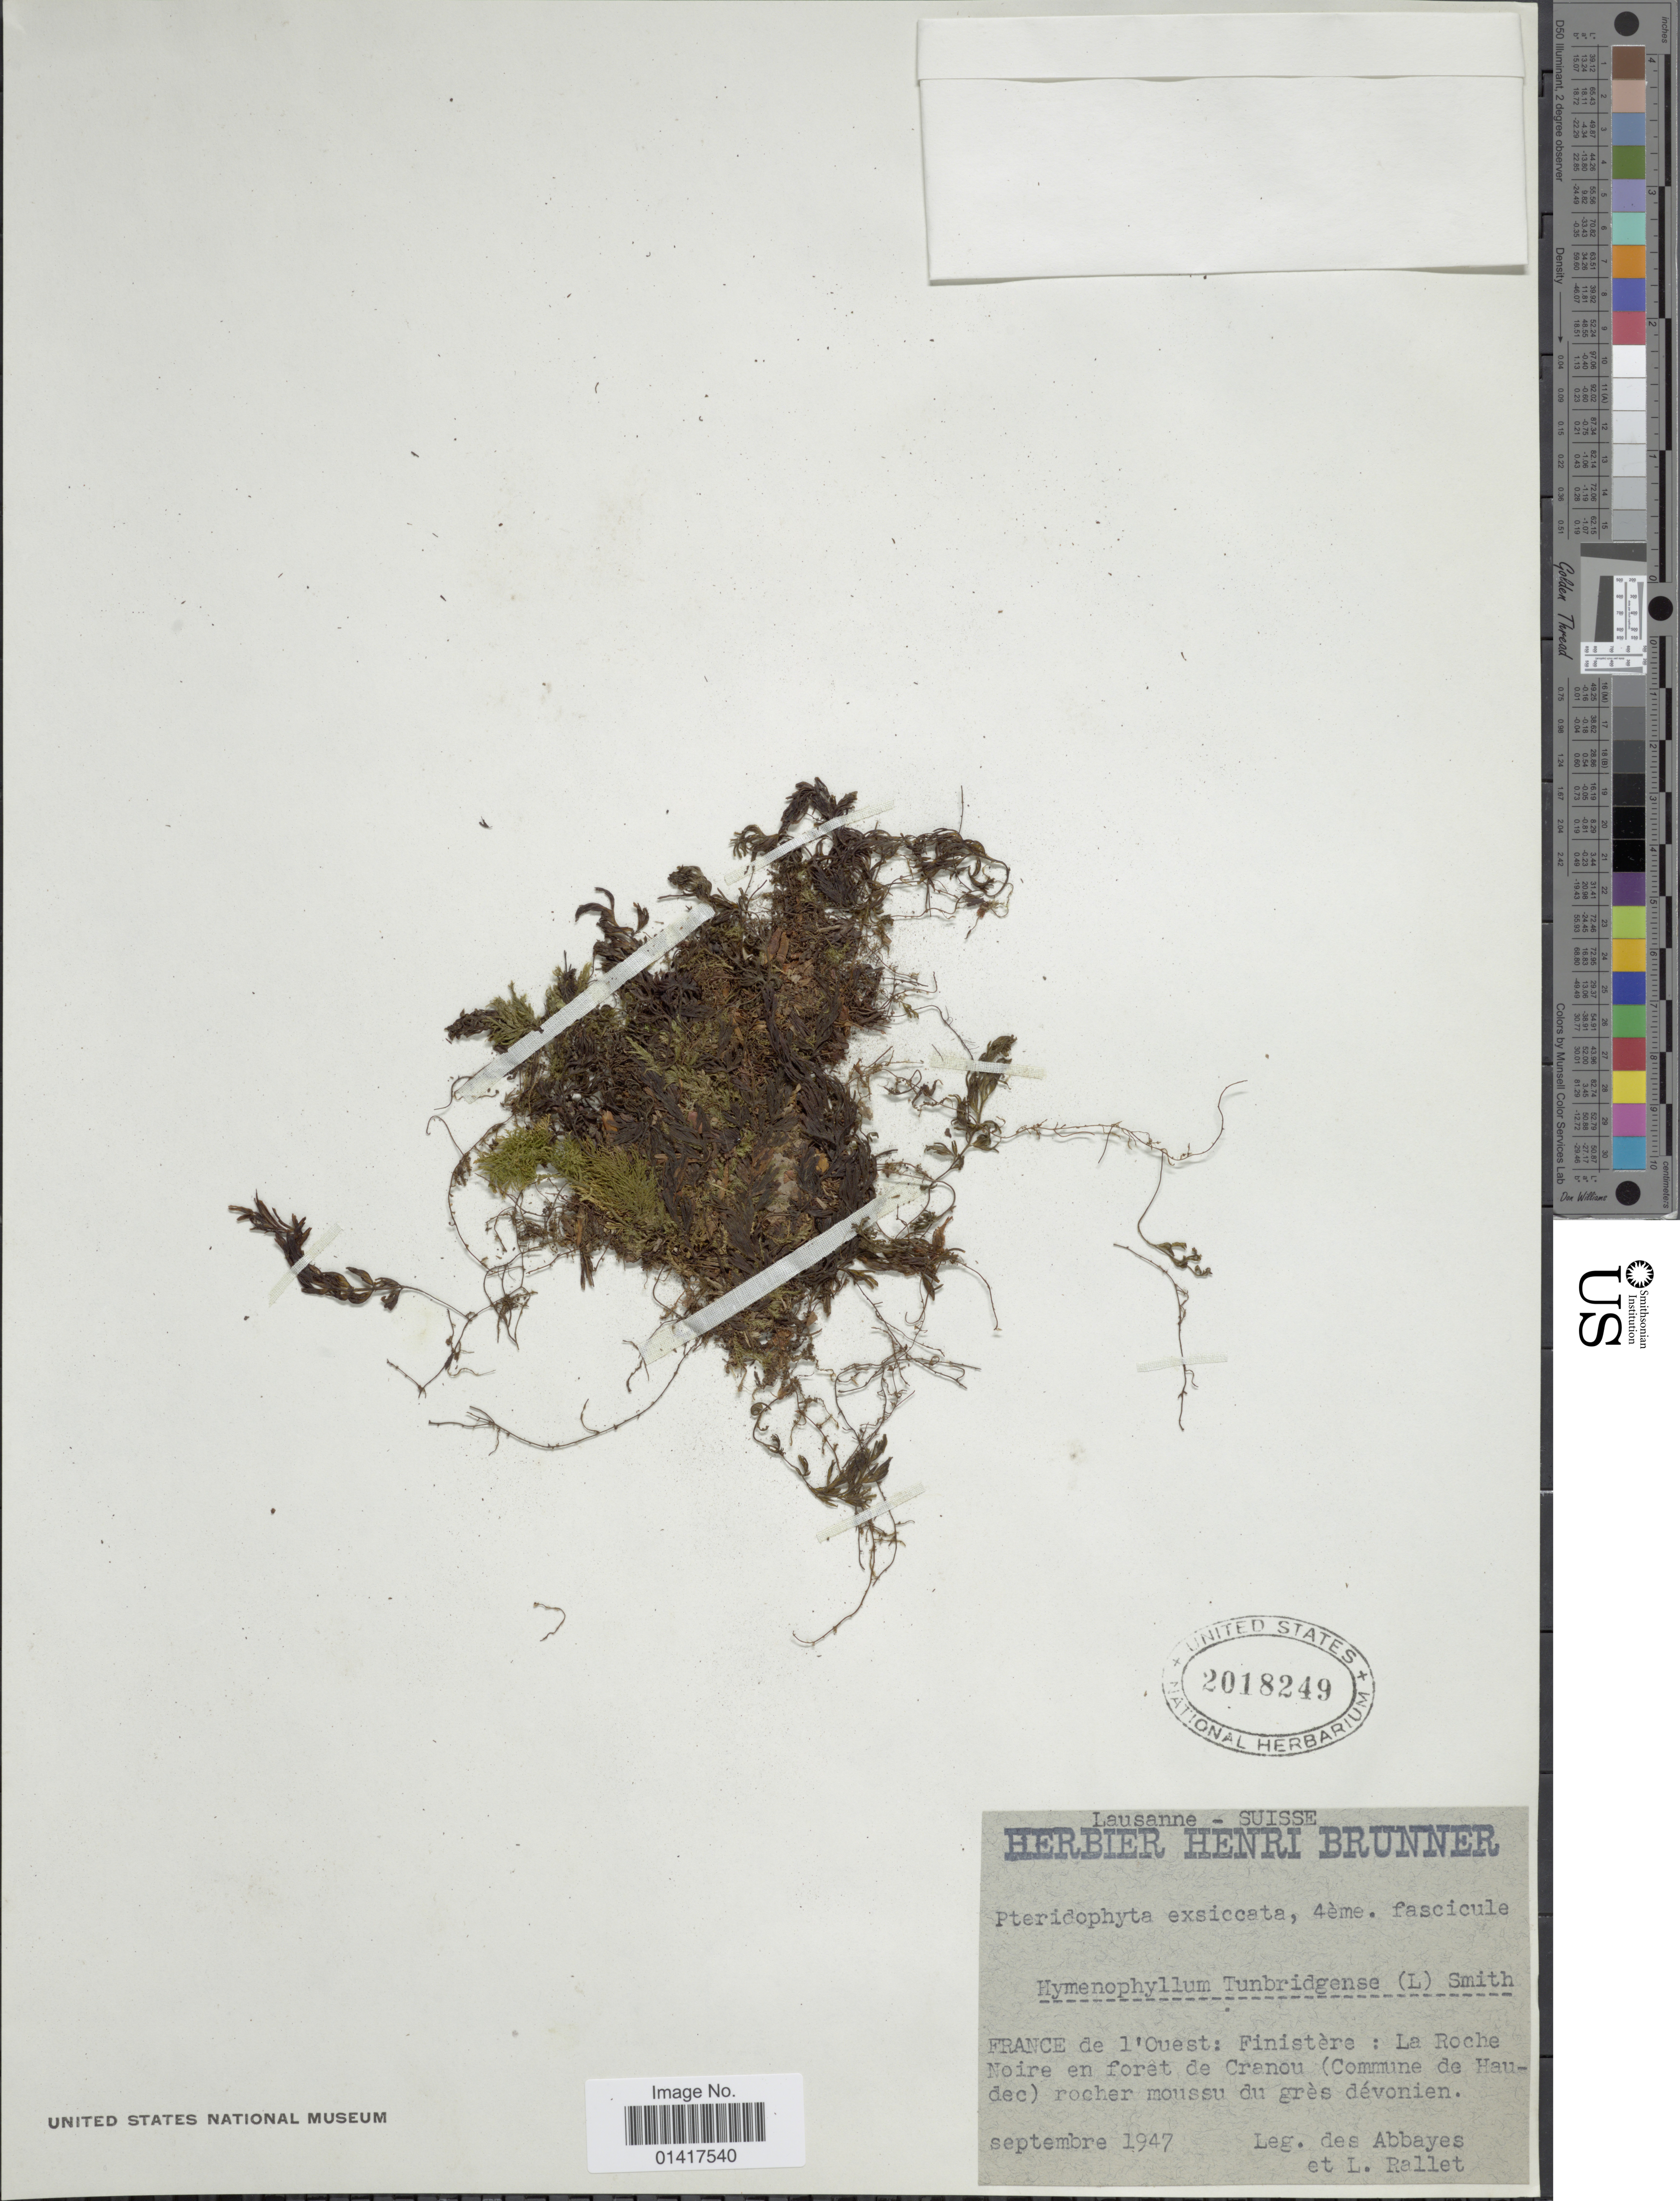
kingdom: Plantae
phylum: Tracheophyta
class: Polypodiopsida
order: Hymenophyllales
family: Hymenophyllaceae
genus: Hymenophyllum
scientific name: Hymenophyllum tunbrigense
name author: (L.) Small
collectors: H. R. Abbayes & L. Rallet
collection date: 1947-09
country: France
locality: Lausanne-Suisse. France de l'Ouest: Finistre: La Roche Noire en foret de Carnou (Commune de Haudec) rocher moussu du gres devonien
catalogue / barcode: US 2018249